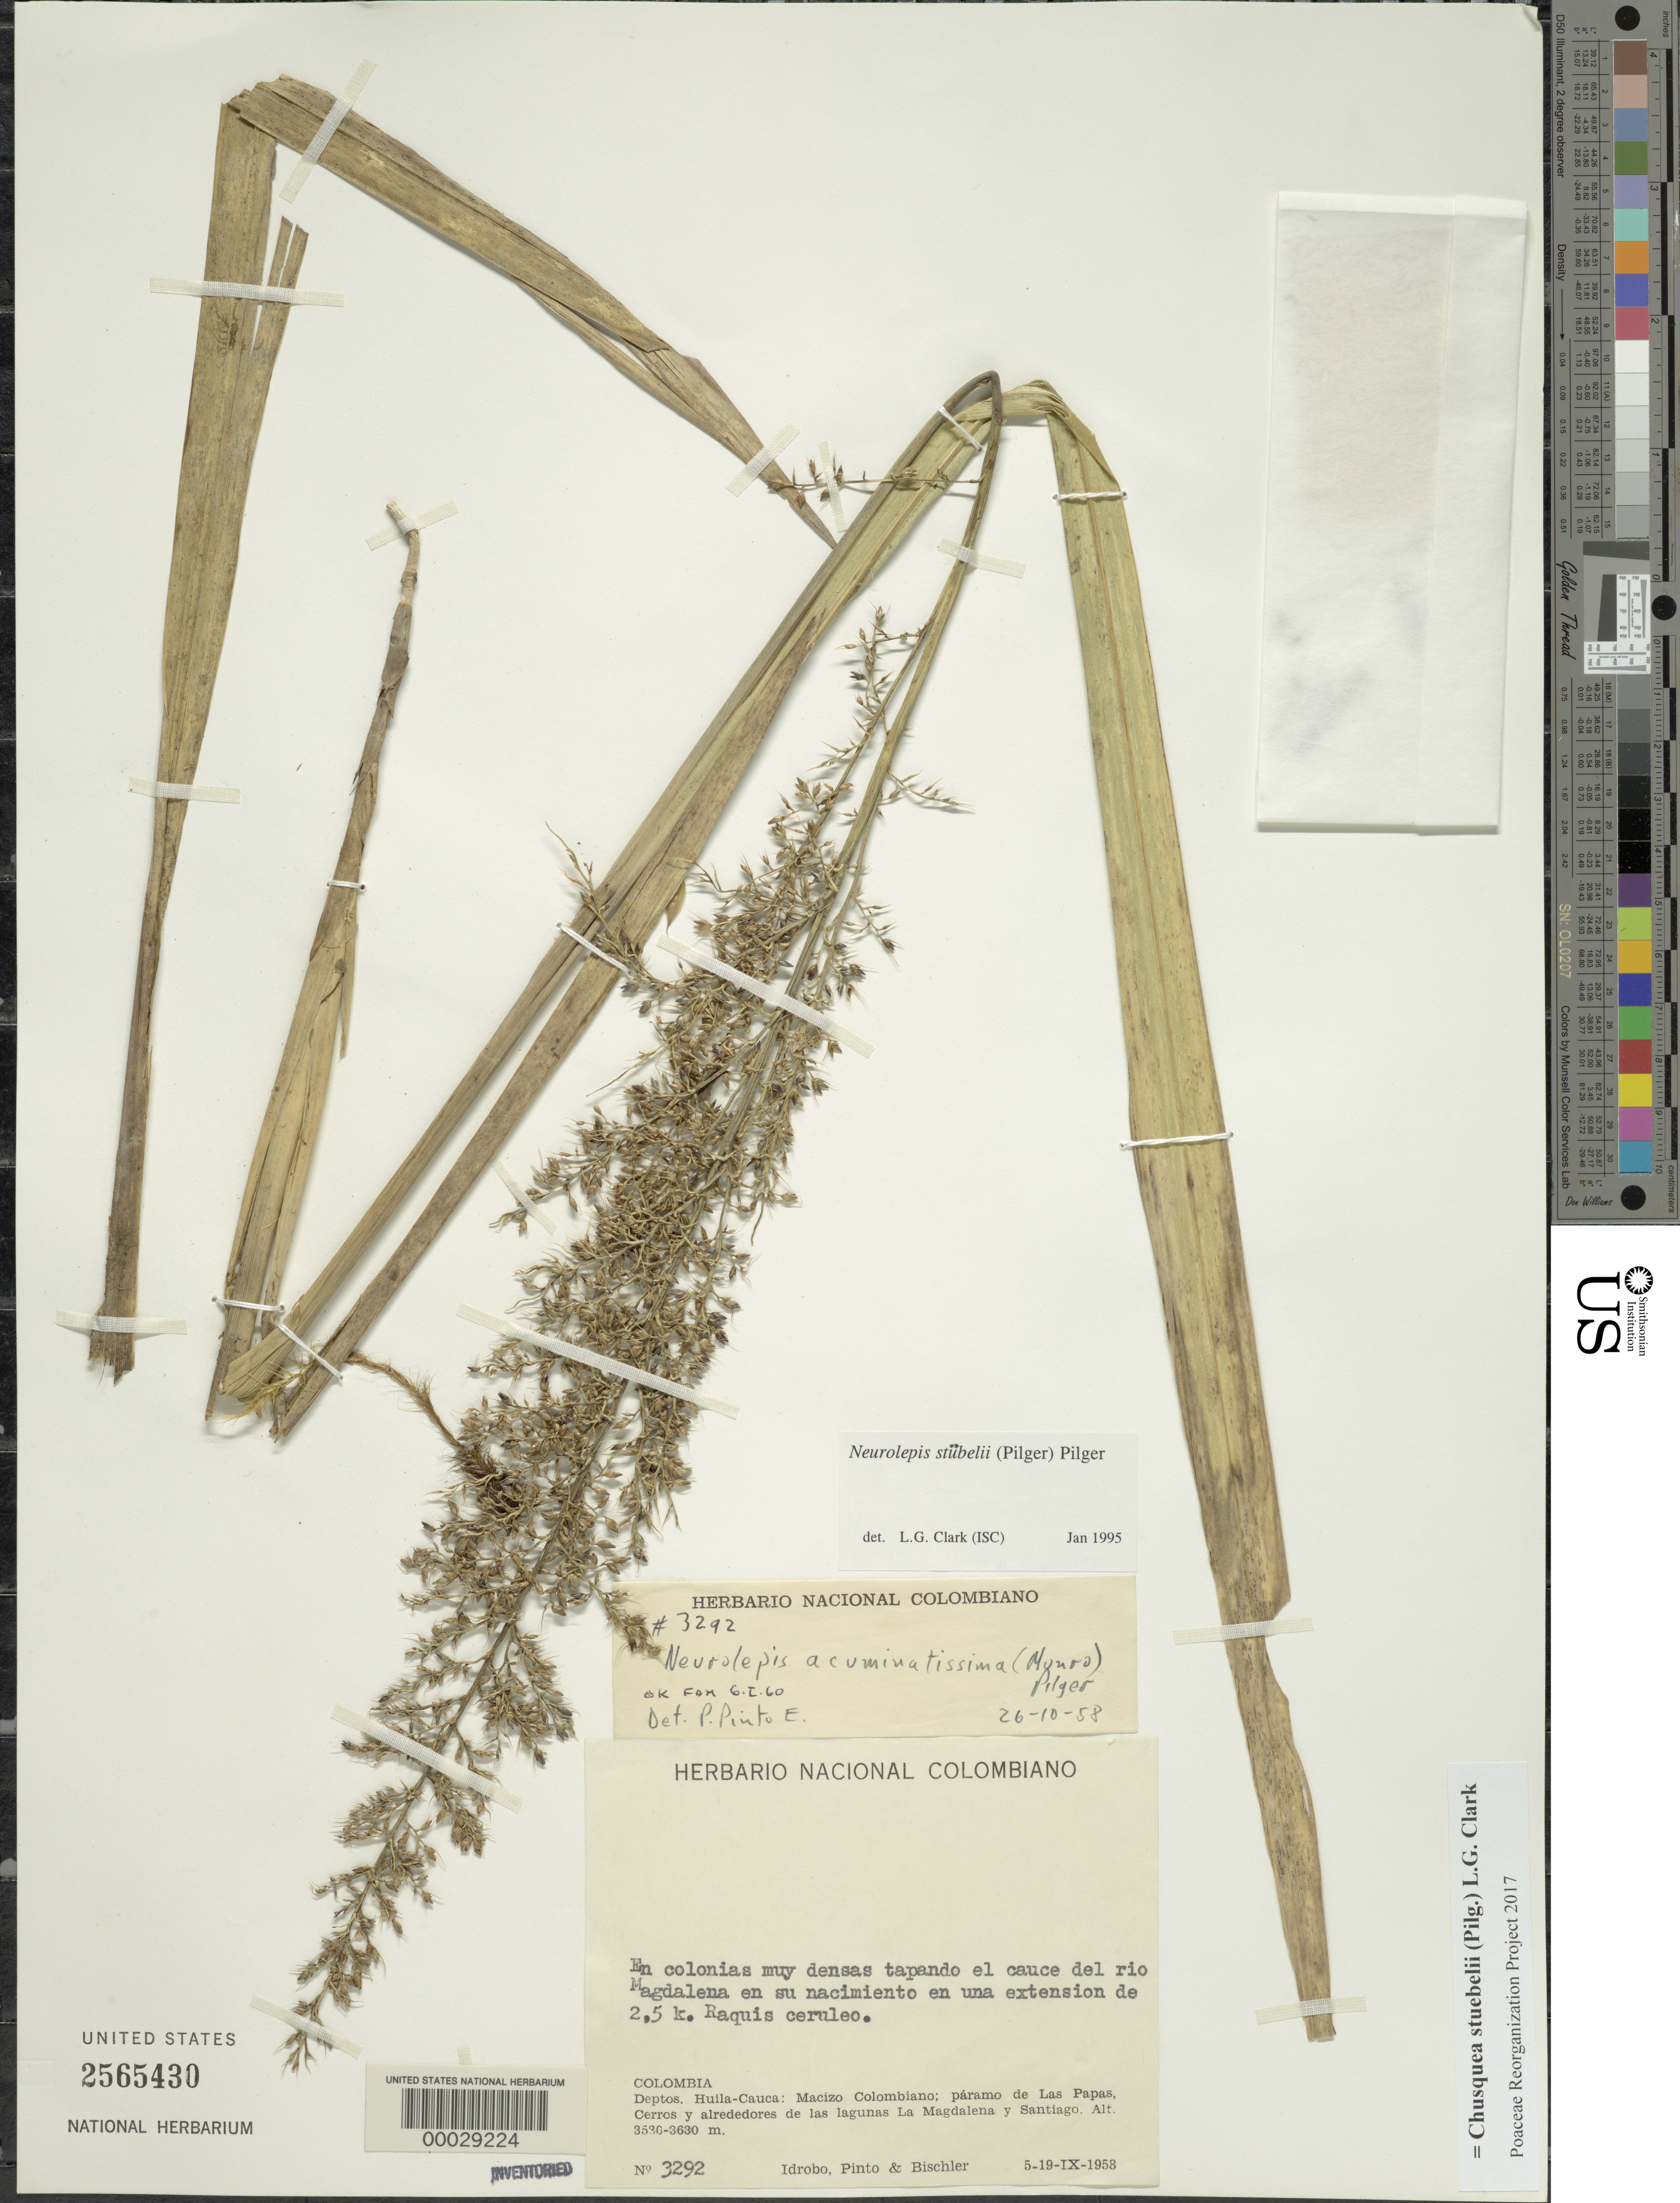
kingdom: Plantae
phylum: Tracheophyta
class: Liliopsida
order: Poales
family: Poaceae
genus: Chusquea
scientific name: Chusquea stuebelii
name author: (Pilg.) L.G. Clark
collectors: J. M. Idrobo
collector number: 3293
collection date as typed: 05 Sep 1958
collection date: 1958-09-05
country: Colombia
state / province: Cauca / Huila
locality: Las Papas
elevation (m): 3530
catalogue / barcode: US 2565430